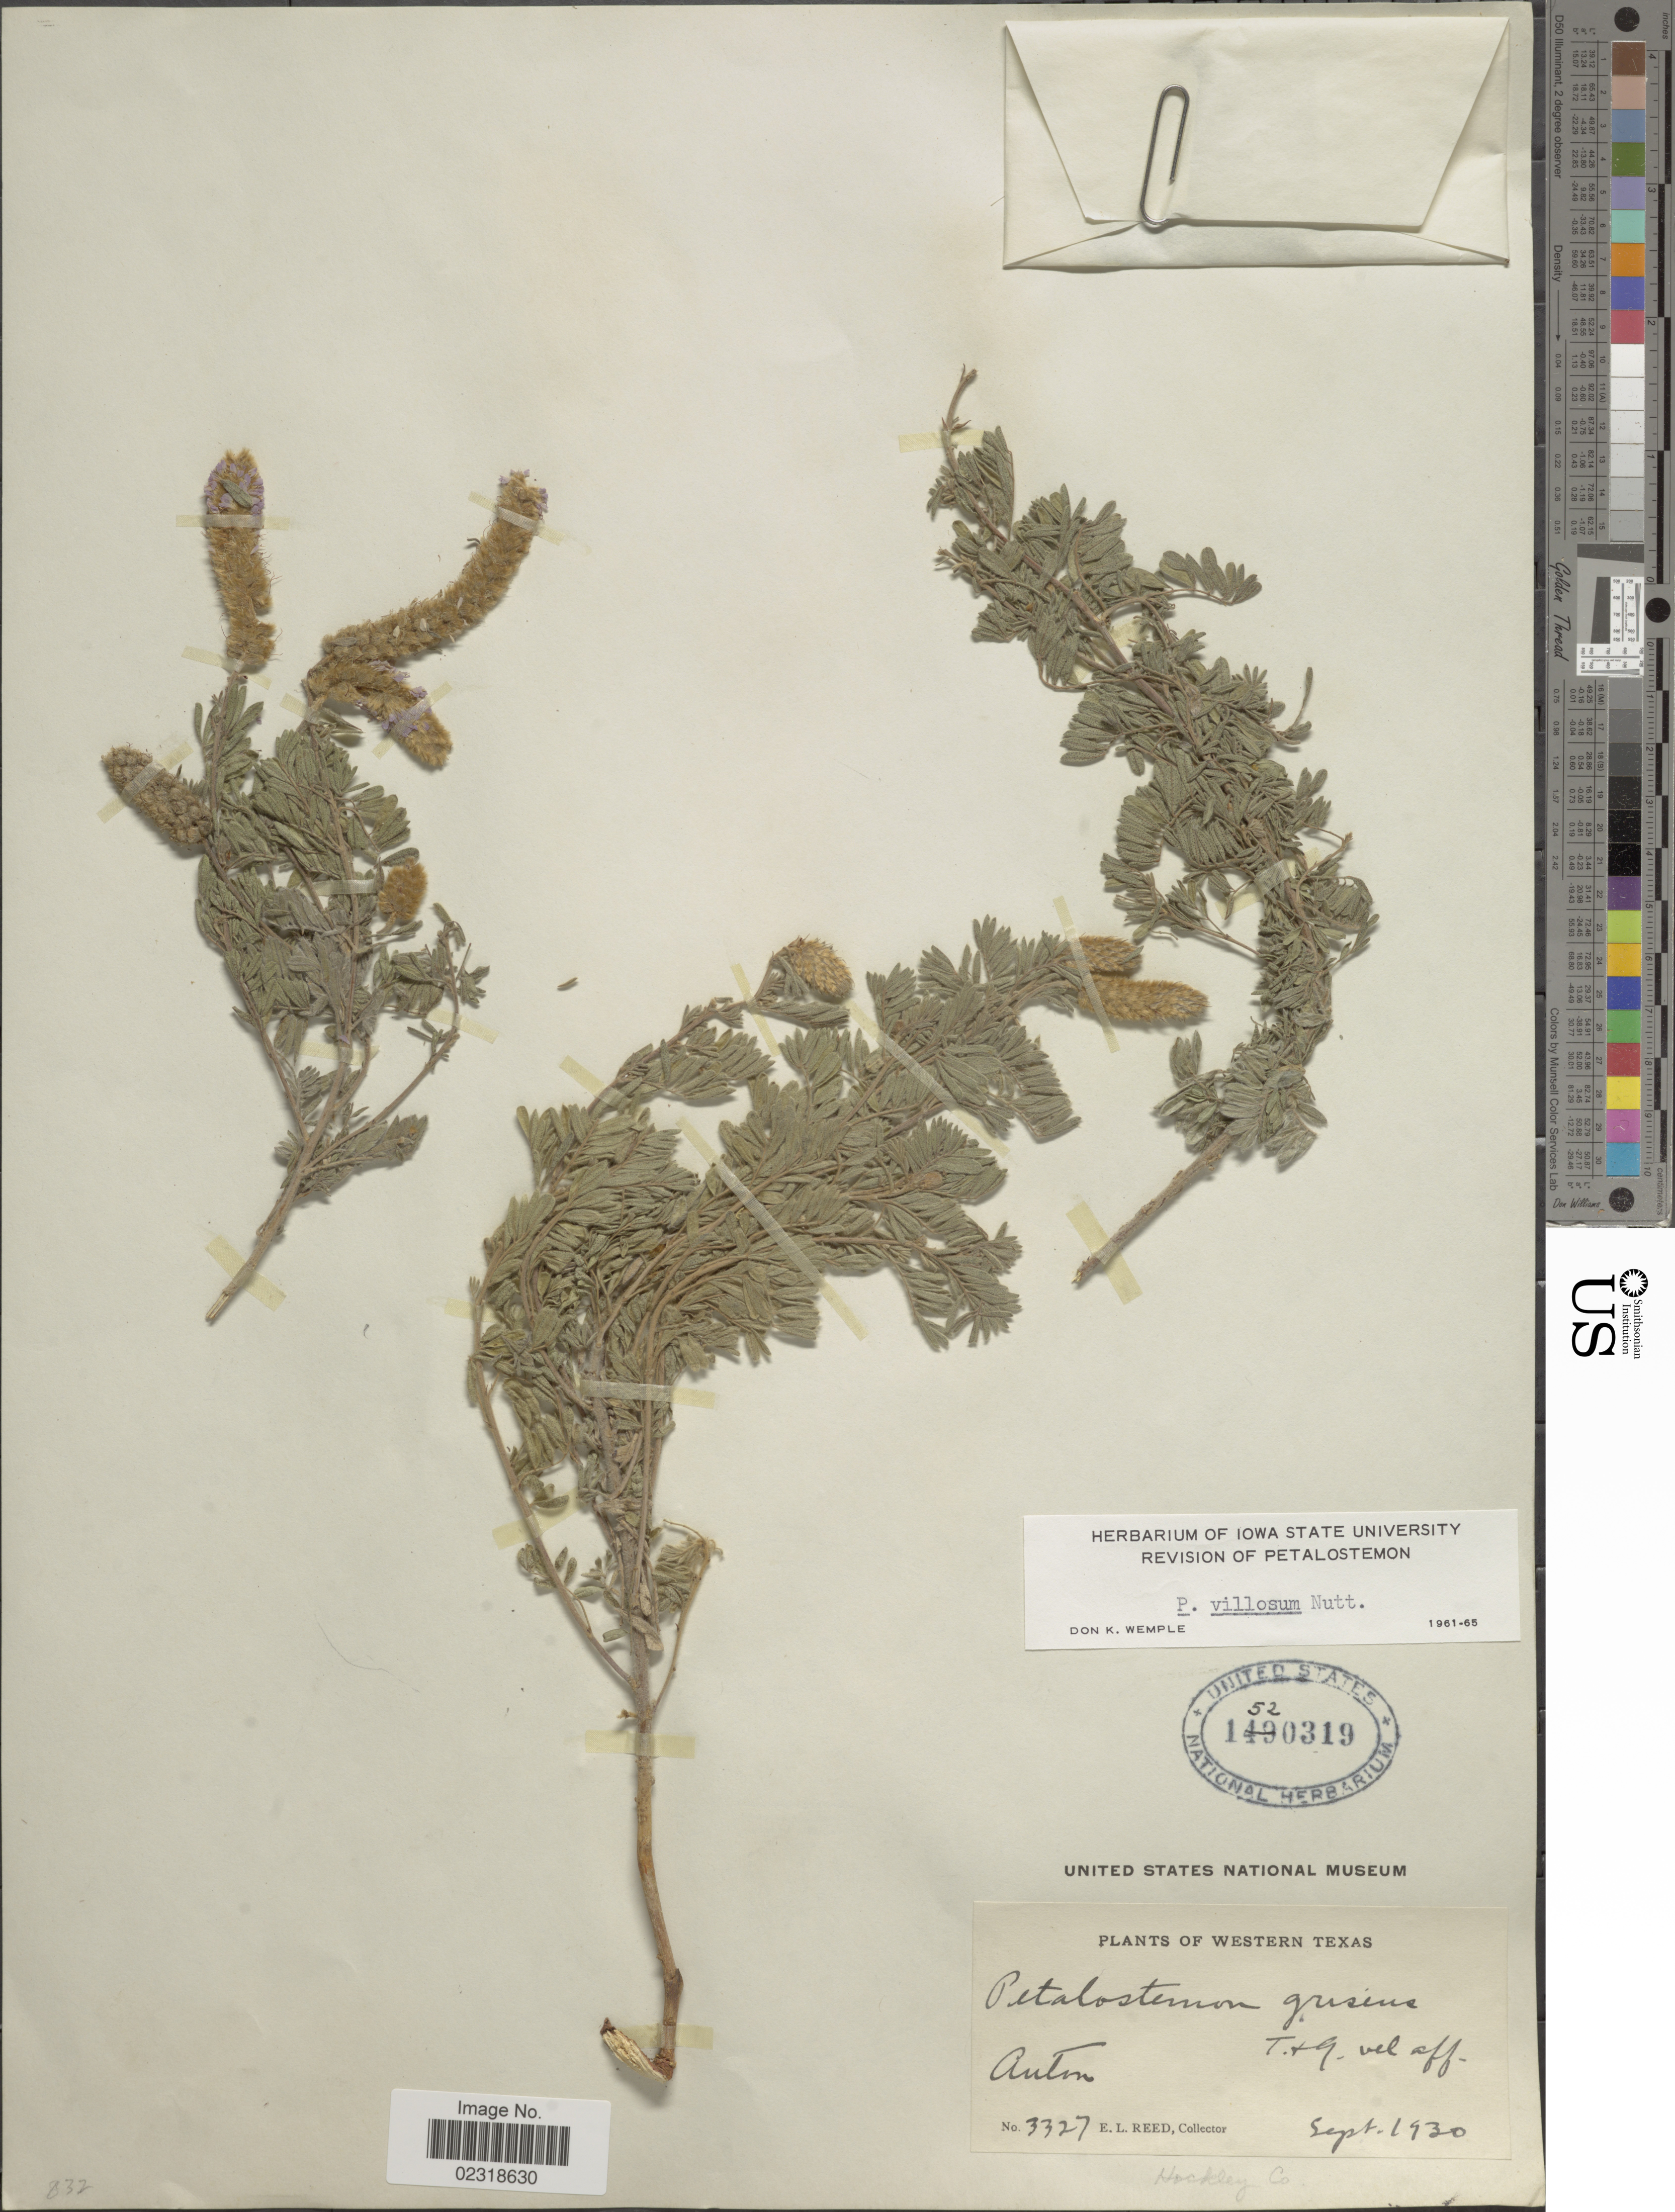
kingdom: Plantae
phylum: Tracheophyta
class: Magnoliopsida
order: Fabales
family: Fabaceae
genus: Dalea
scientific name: Dalea villosa var. villosa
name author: (Nutt.) Spreng.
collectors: E. Reed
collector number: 3327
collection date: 1930-09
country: United States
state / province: Texas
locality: Western Texas, Auton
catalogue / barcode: US 1520319